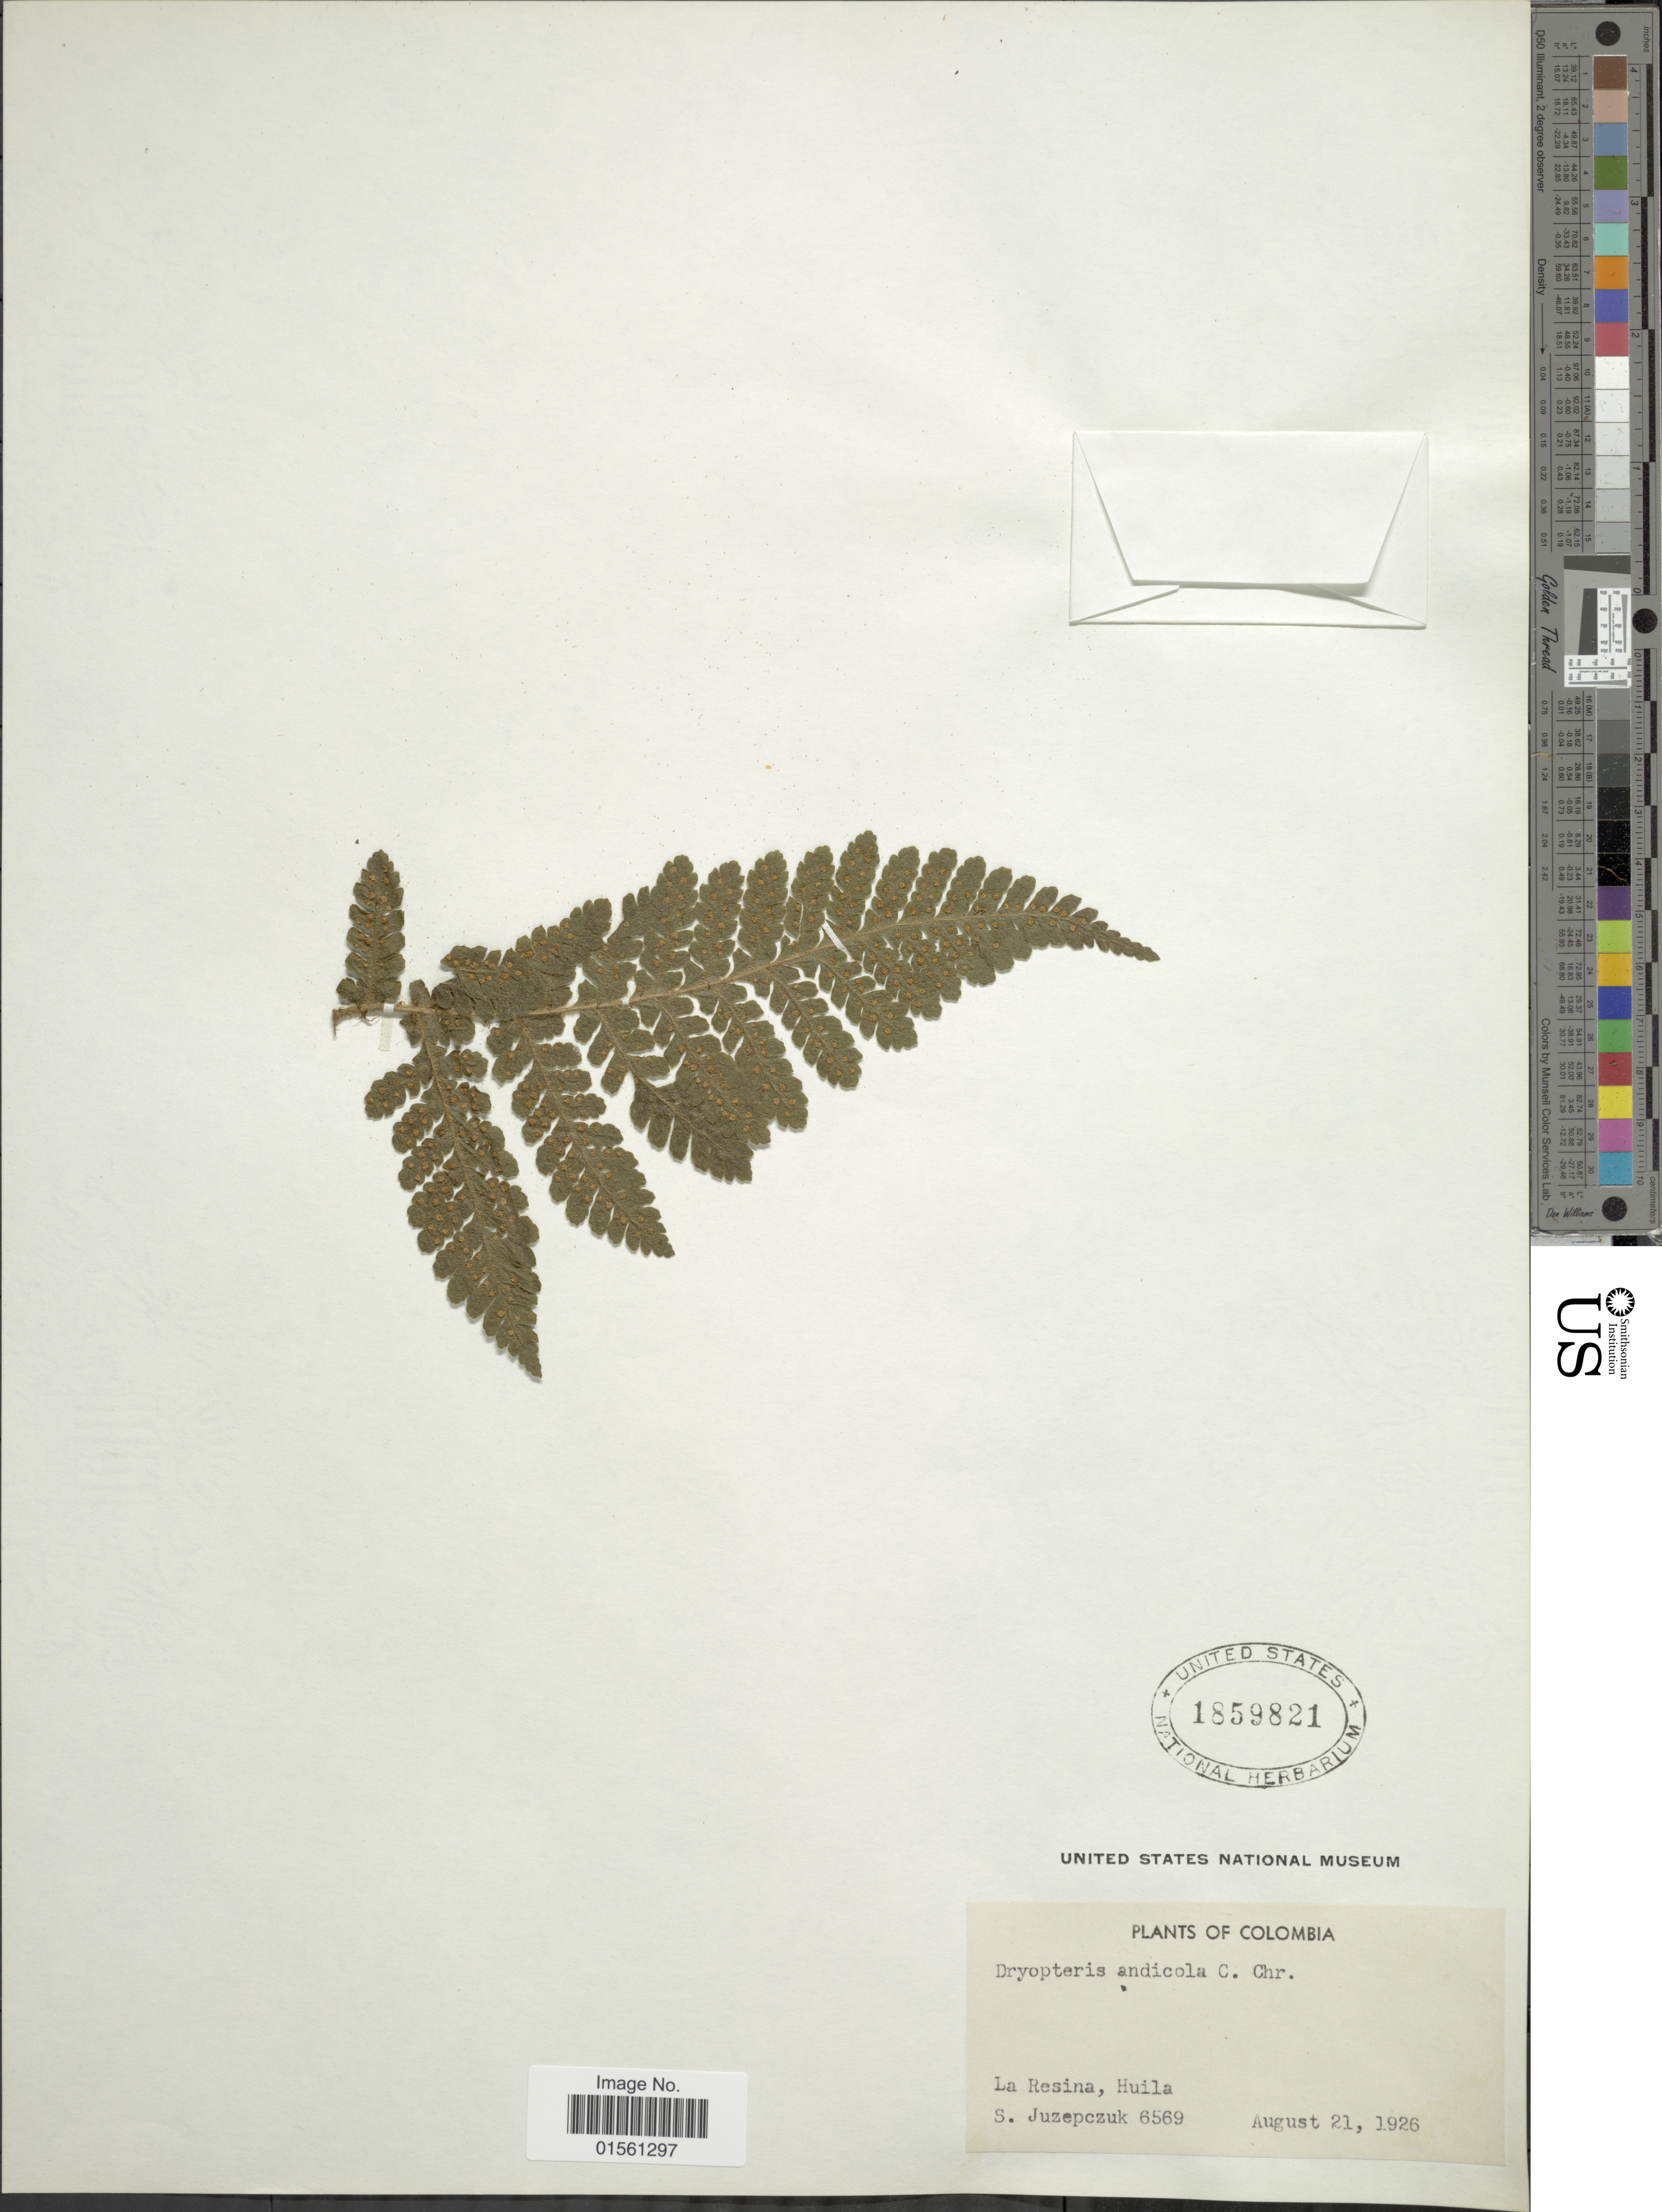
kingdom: Plantae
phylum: Tracheophyta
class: Polypodiopsida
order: Polypodiales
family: Dryopteridaceae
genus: Megalastrum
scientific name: Megalastrum andicola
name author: (C. Chr.) A.R. Sm. & R.C. Moran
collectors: S. Juzepczak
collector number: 6569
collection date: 1926-08-21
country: Colombia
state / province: Huila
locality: La Resina, Huila.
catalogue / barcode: US 1859821